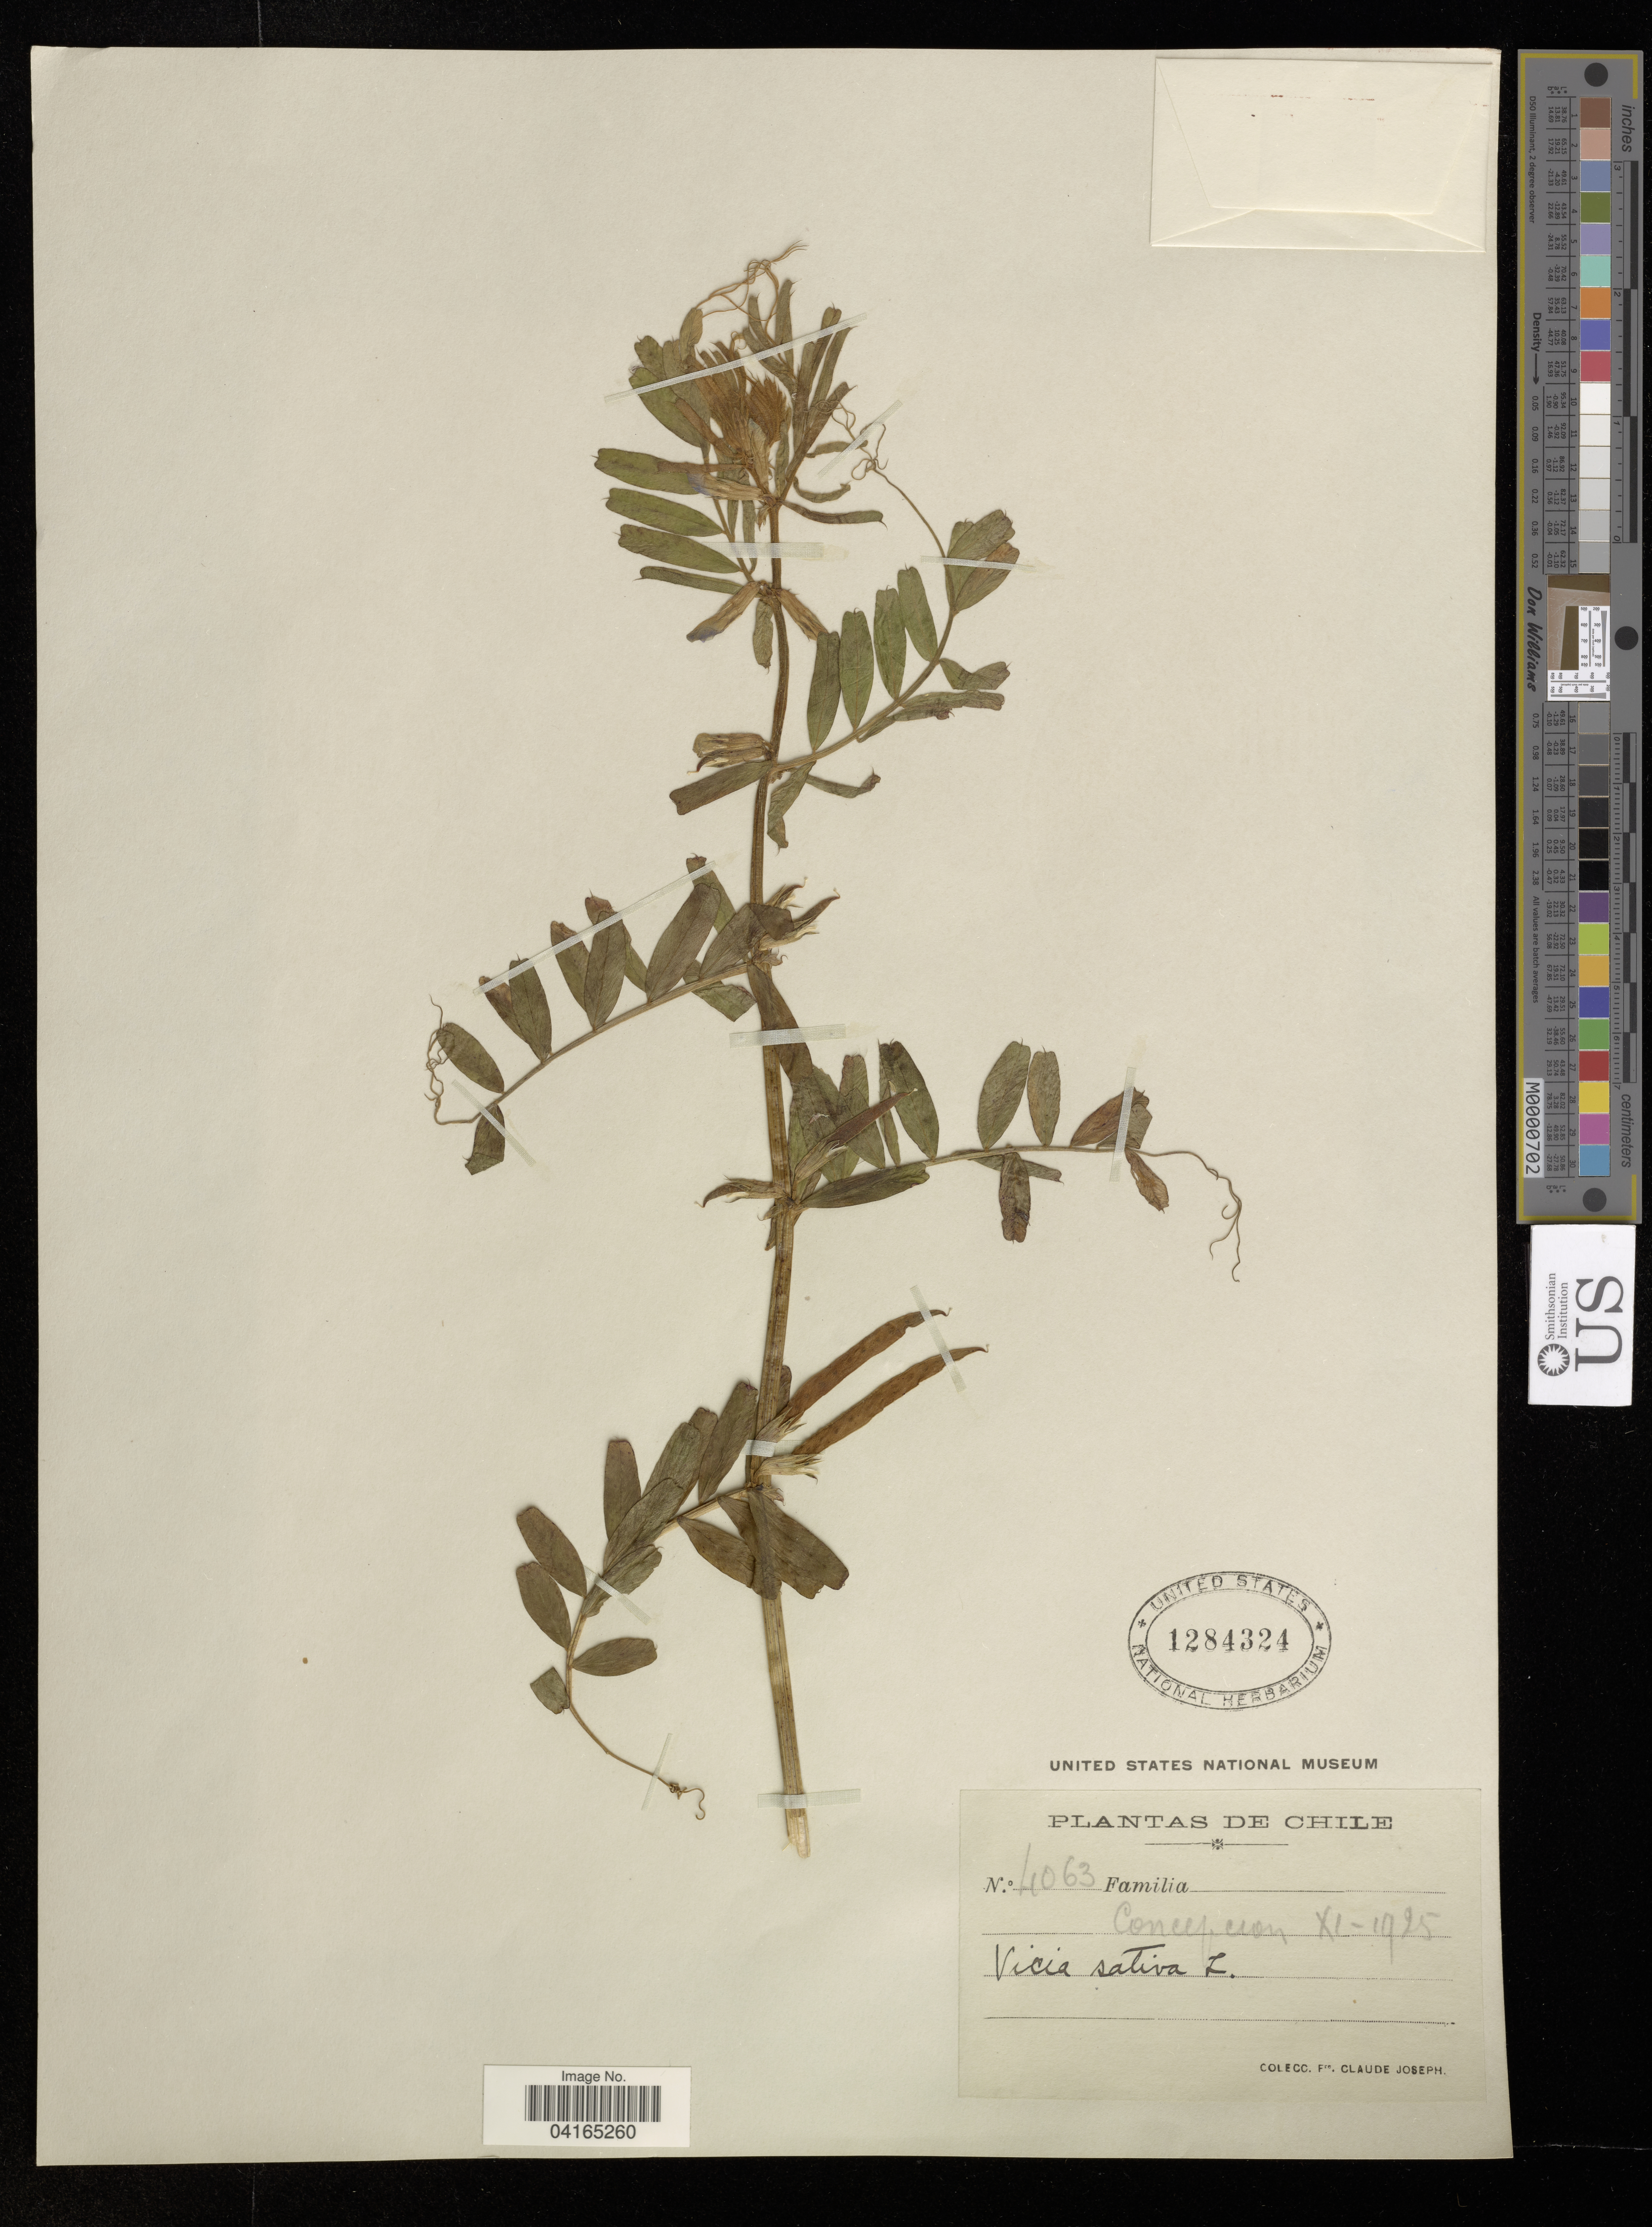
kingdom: Plantae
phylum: Tracheophyta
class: Magnoliopsida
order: Fabales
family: Fabaceae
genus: Vicia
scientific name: Vicia sativa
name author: L.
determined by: Hechenleitner, Paulina, RBG Edinburgh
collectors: Frere Claude Joseph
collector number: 4063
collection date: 1925-11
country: Chile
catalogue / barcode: US 1284324